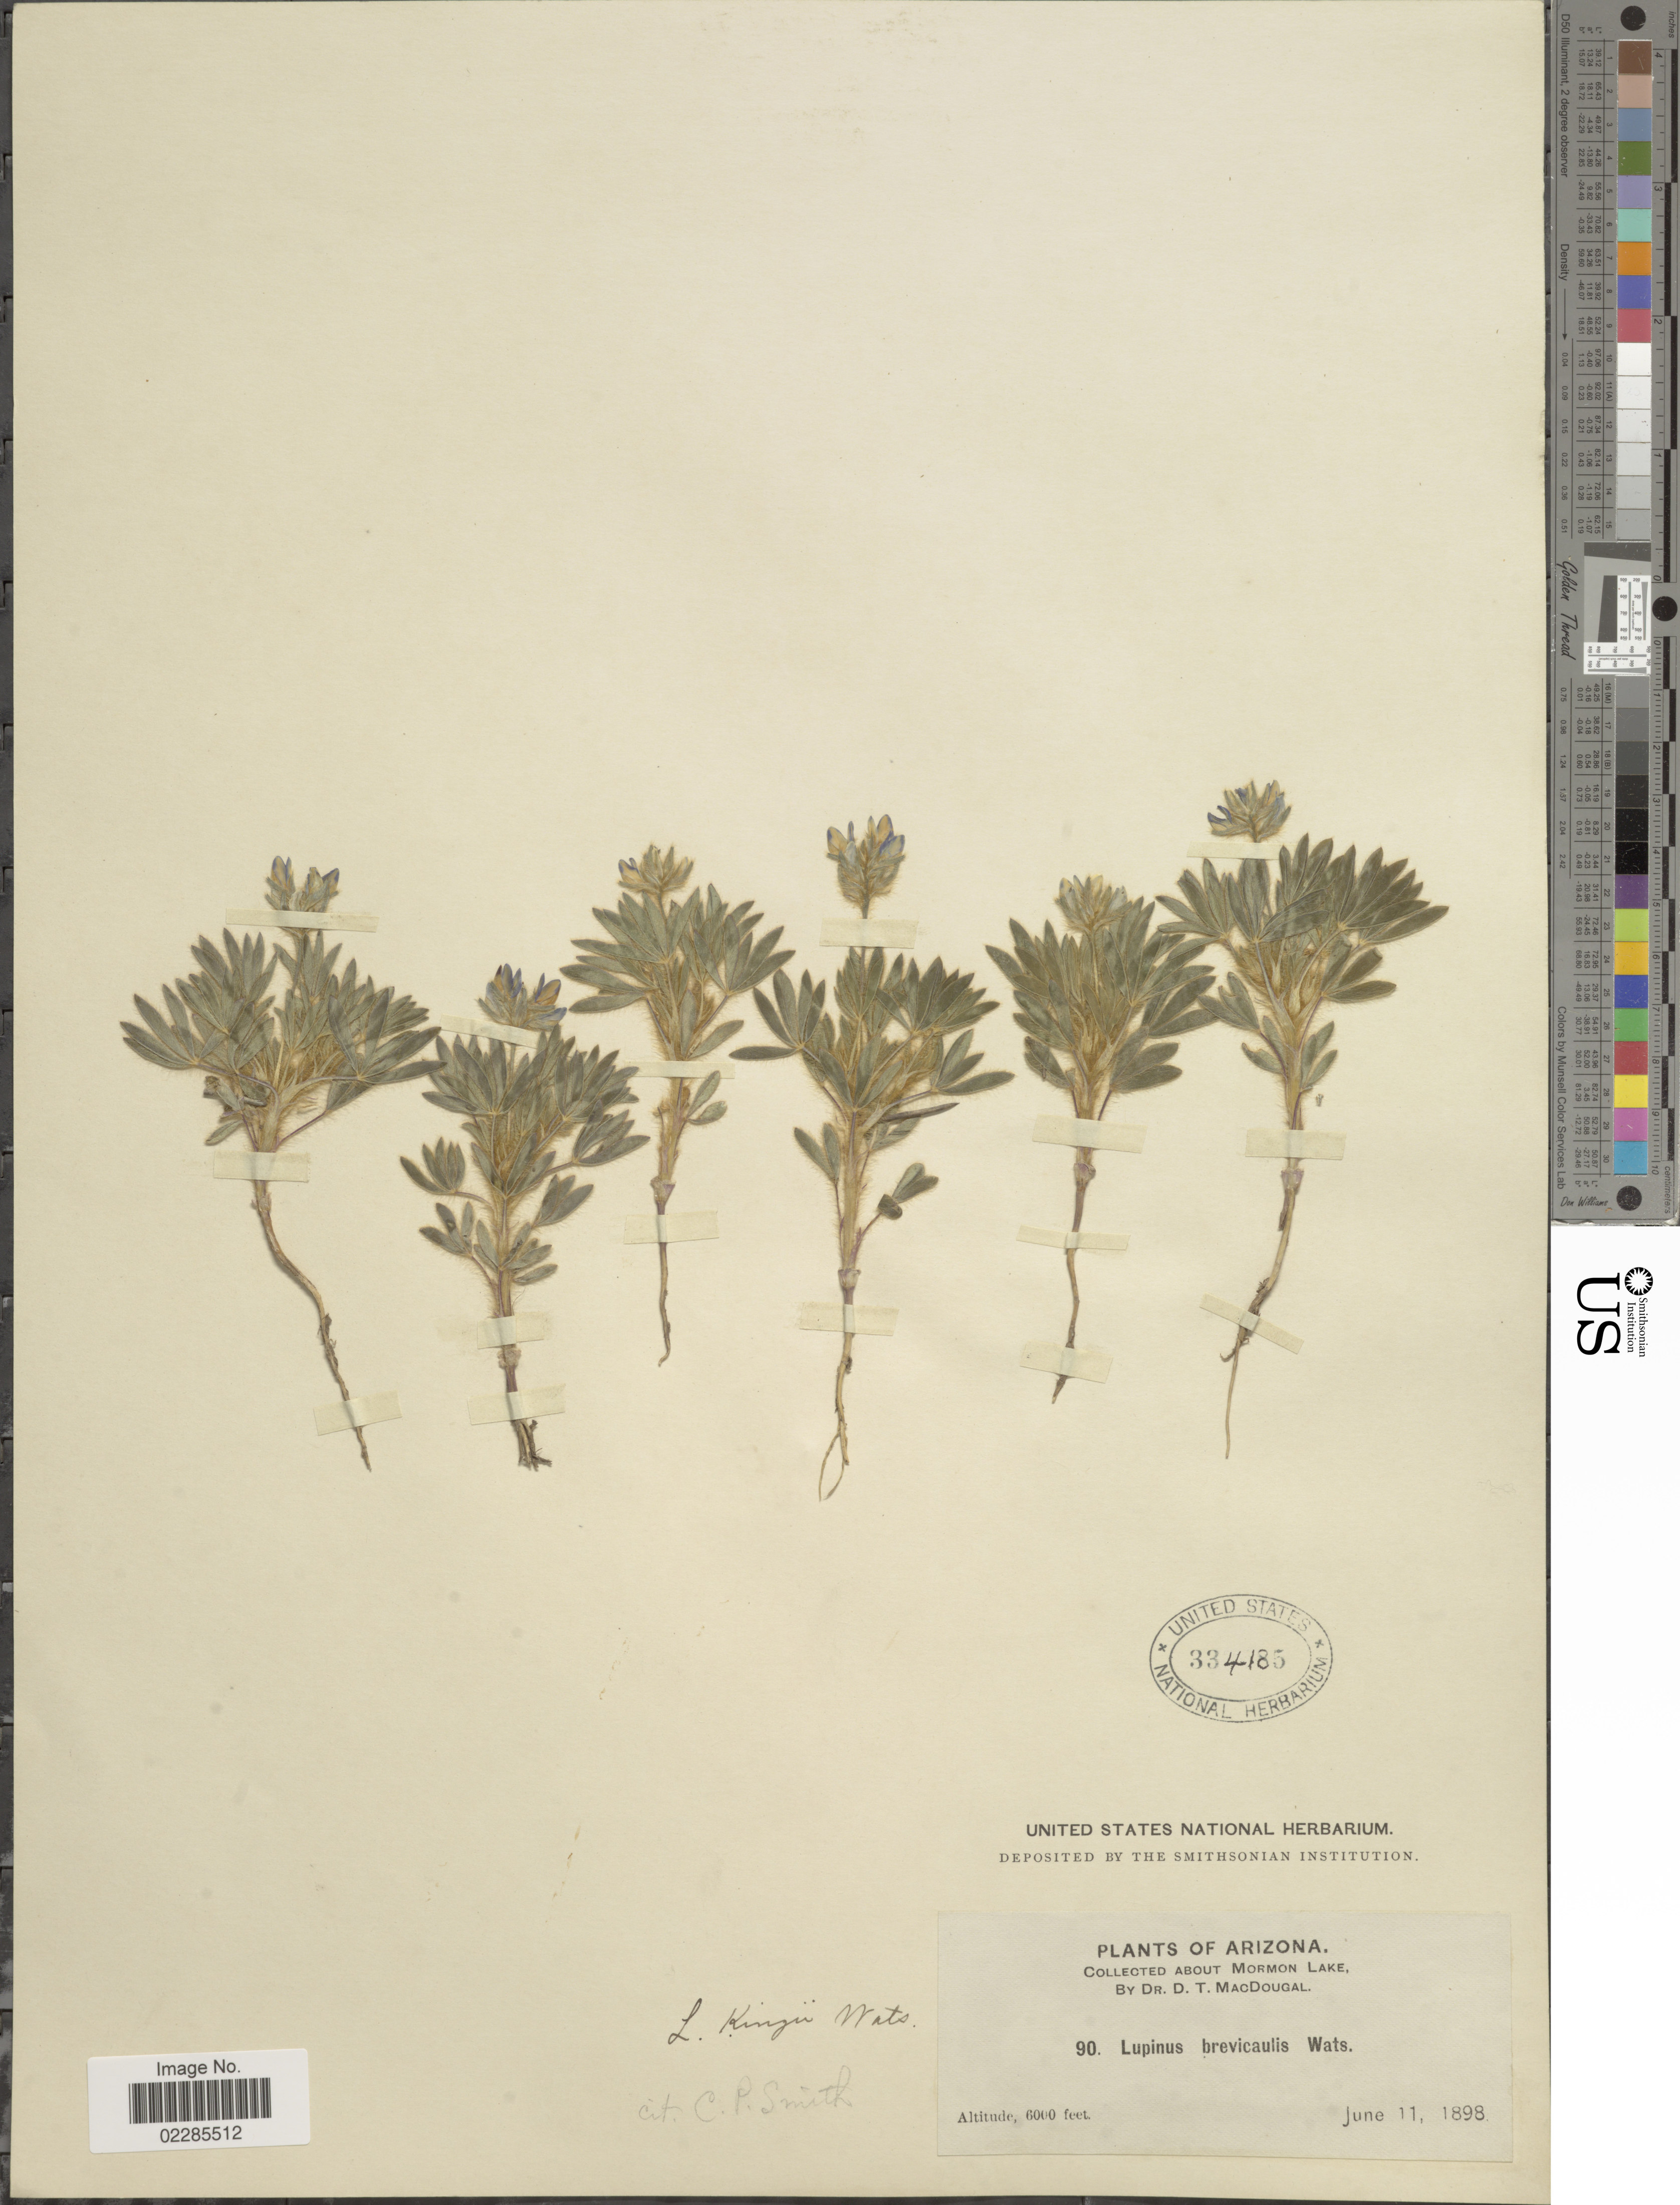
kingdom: Plantae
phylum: Tracheophyta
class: Magnoliopsida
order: Fabales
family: Fabaceae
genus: Lupinus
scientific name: Lupinus kingii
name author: S. Watson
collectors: D. T. MacDougal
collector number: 90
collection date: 1898-06-11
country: United States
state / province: Arizona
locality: About Mormon Lake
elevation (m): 1829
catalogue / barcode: US 334185